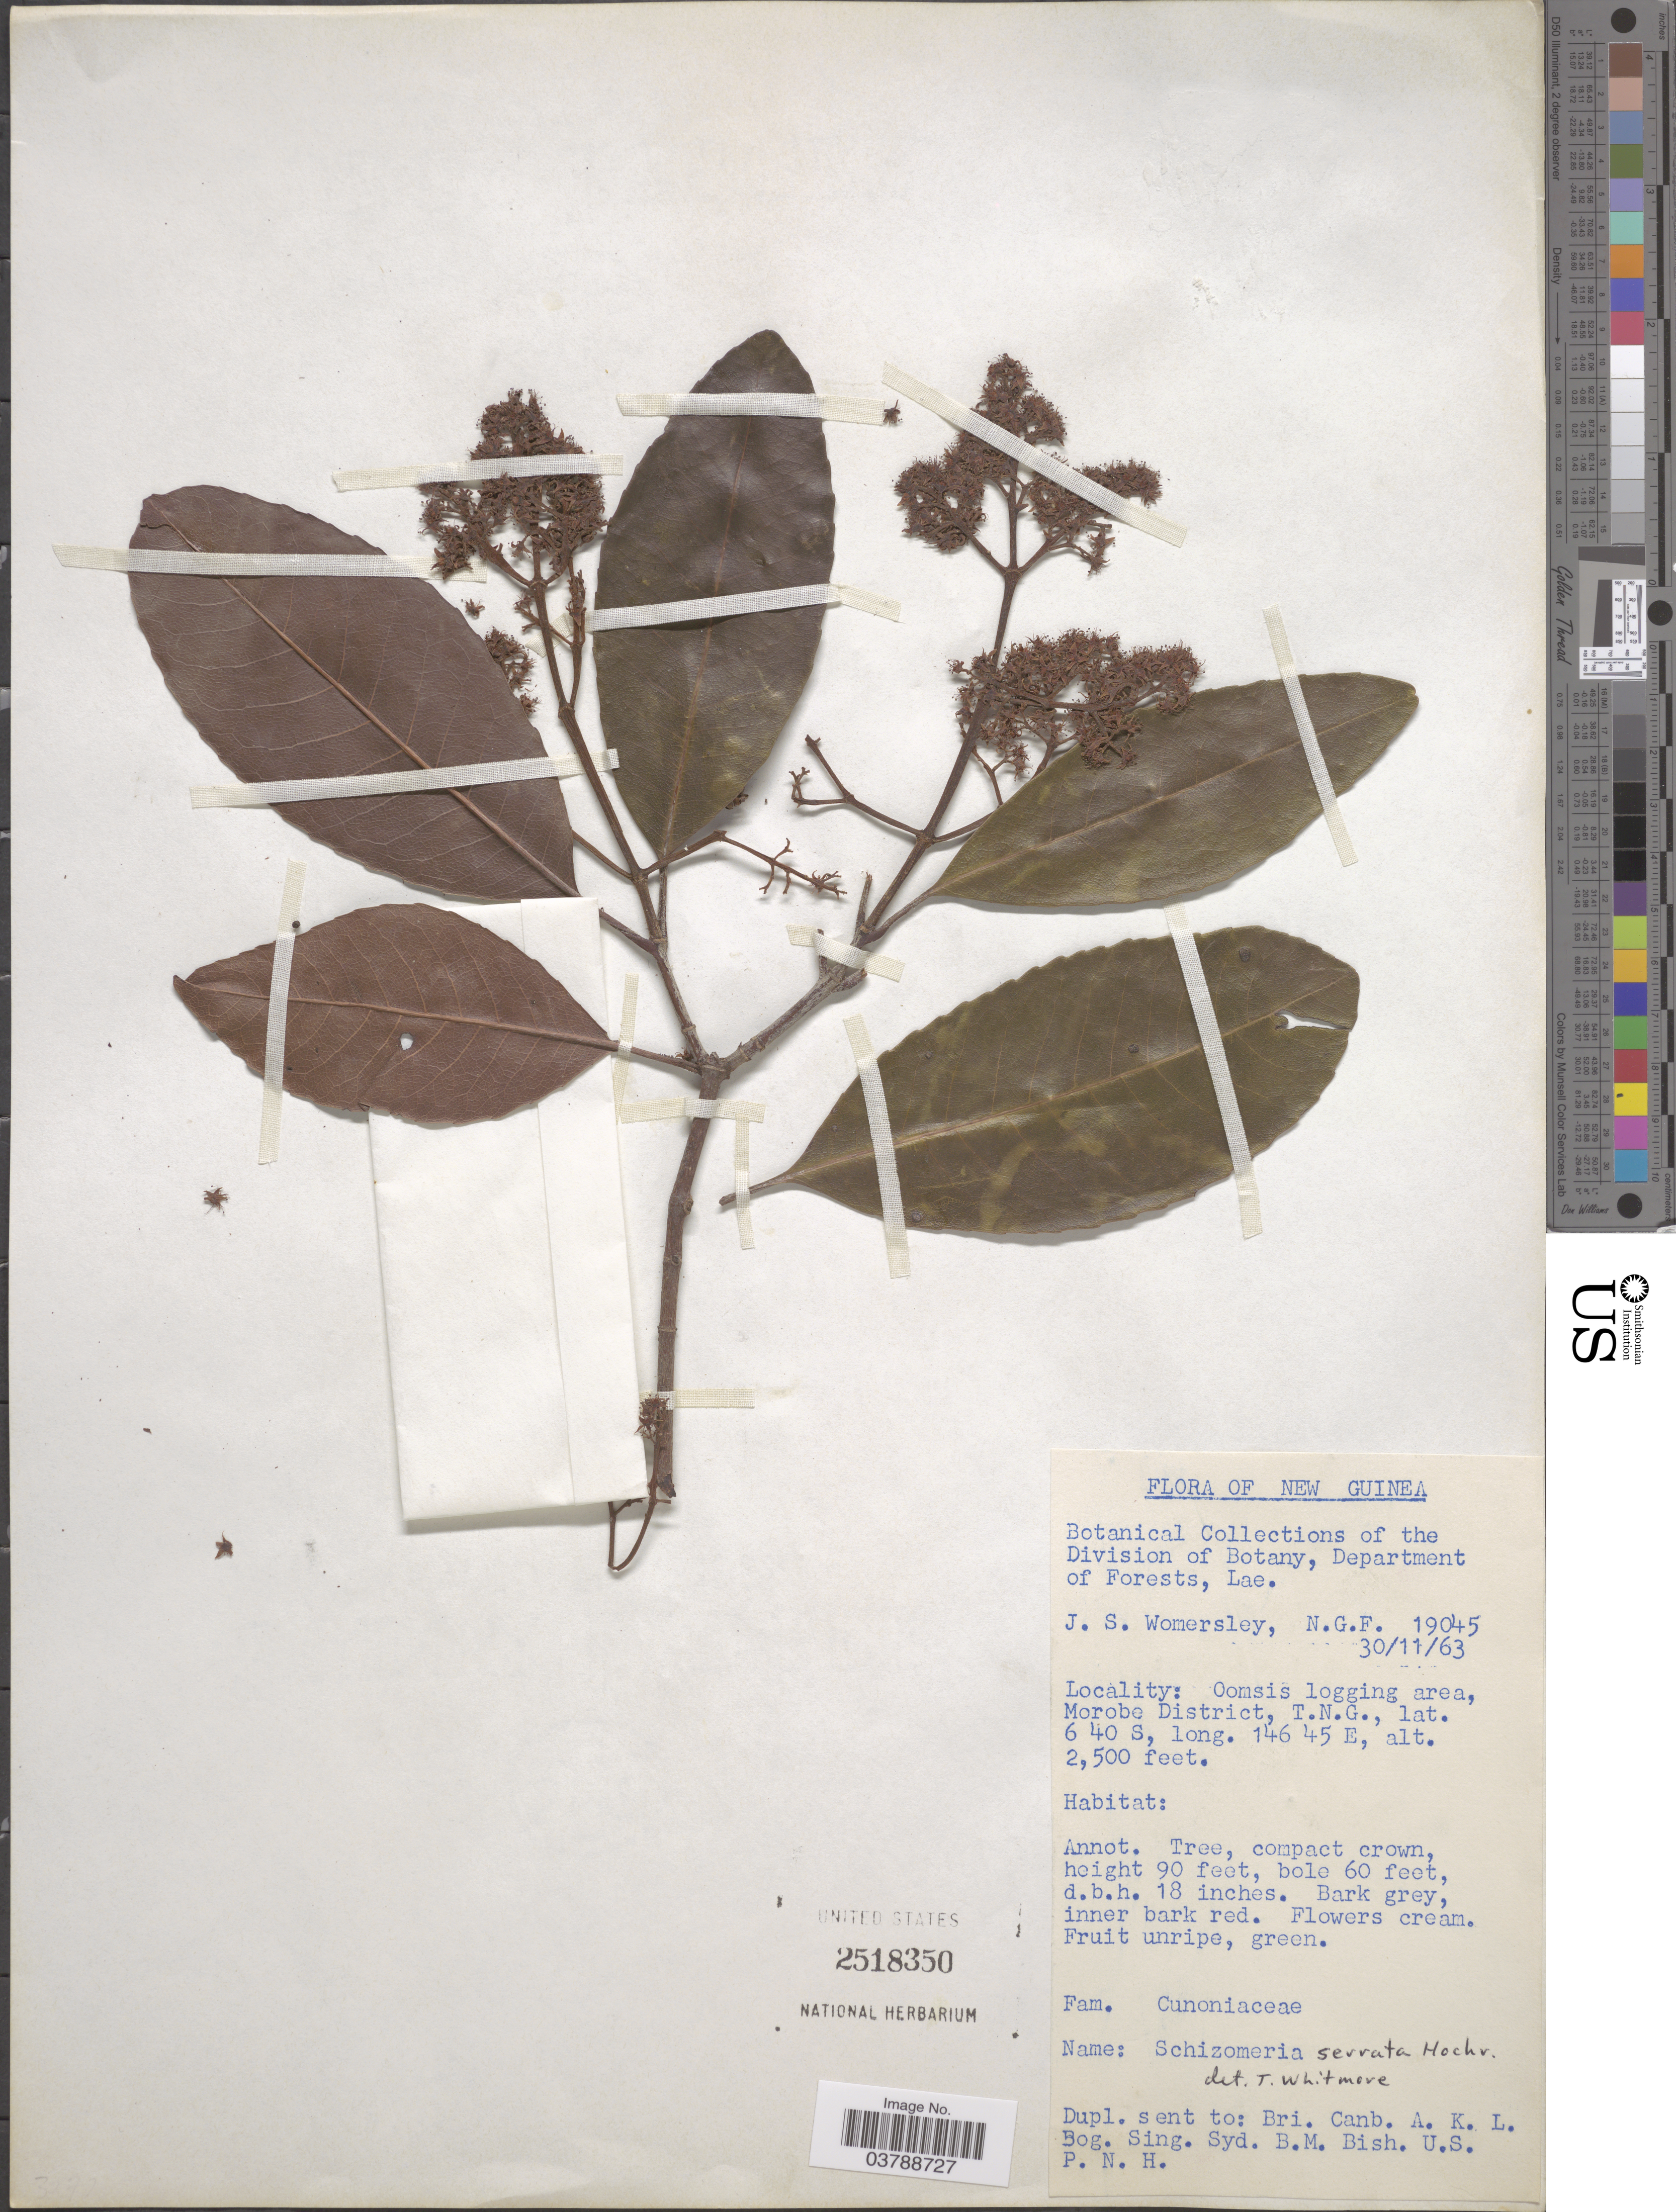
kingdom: Plantae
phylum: Tracheophyta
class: Magnoliopsida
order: Oxalidales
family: Cunoniaceae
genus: Schizomeria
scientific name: Schizomeria serrata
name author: (Hochr.) Hochr.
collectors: J. S. Womersley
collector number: NGF19045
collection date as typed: Transcribed d/m/y: 30/11/63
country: Papua New Guinea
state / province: Morobe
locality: New Guinea. Oomsis logging area, Morobe District, T.N.G.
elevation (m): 762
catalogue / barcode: US 2518350